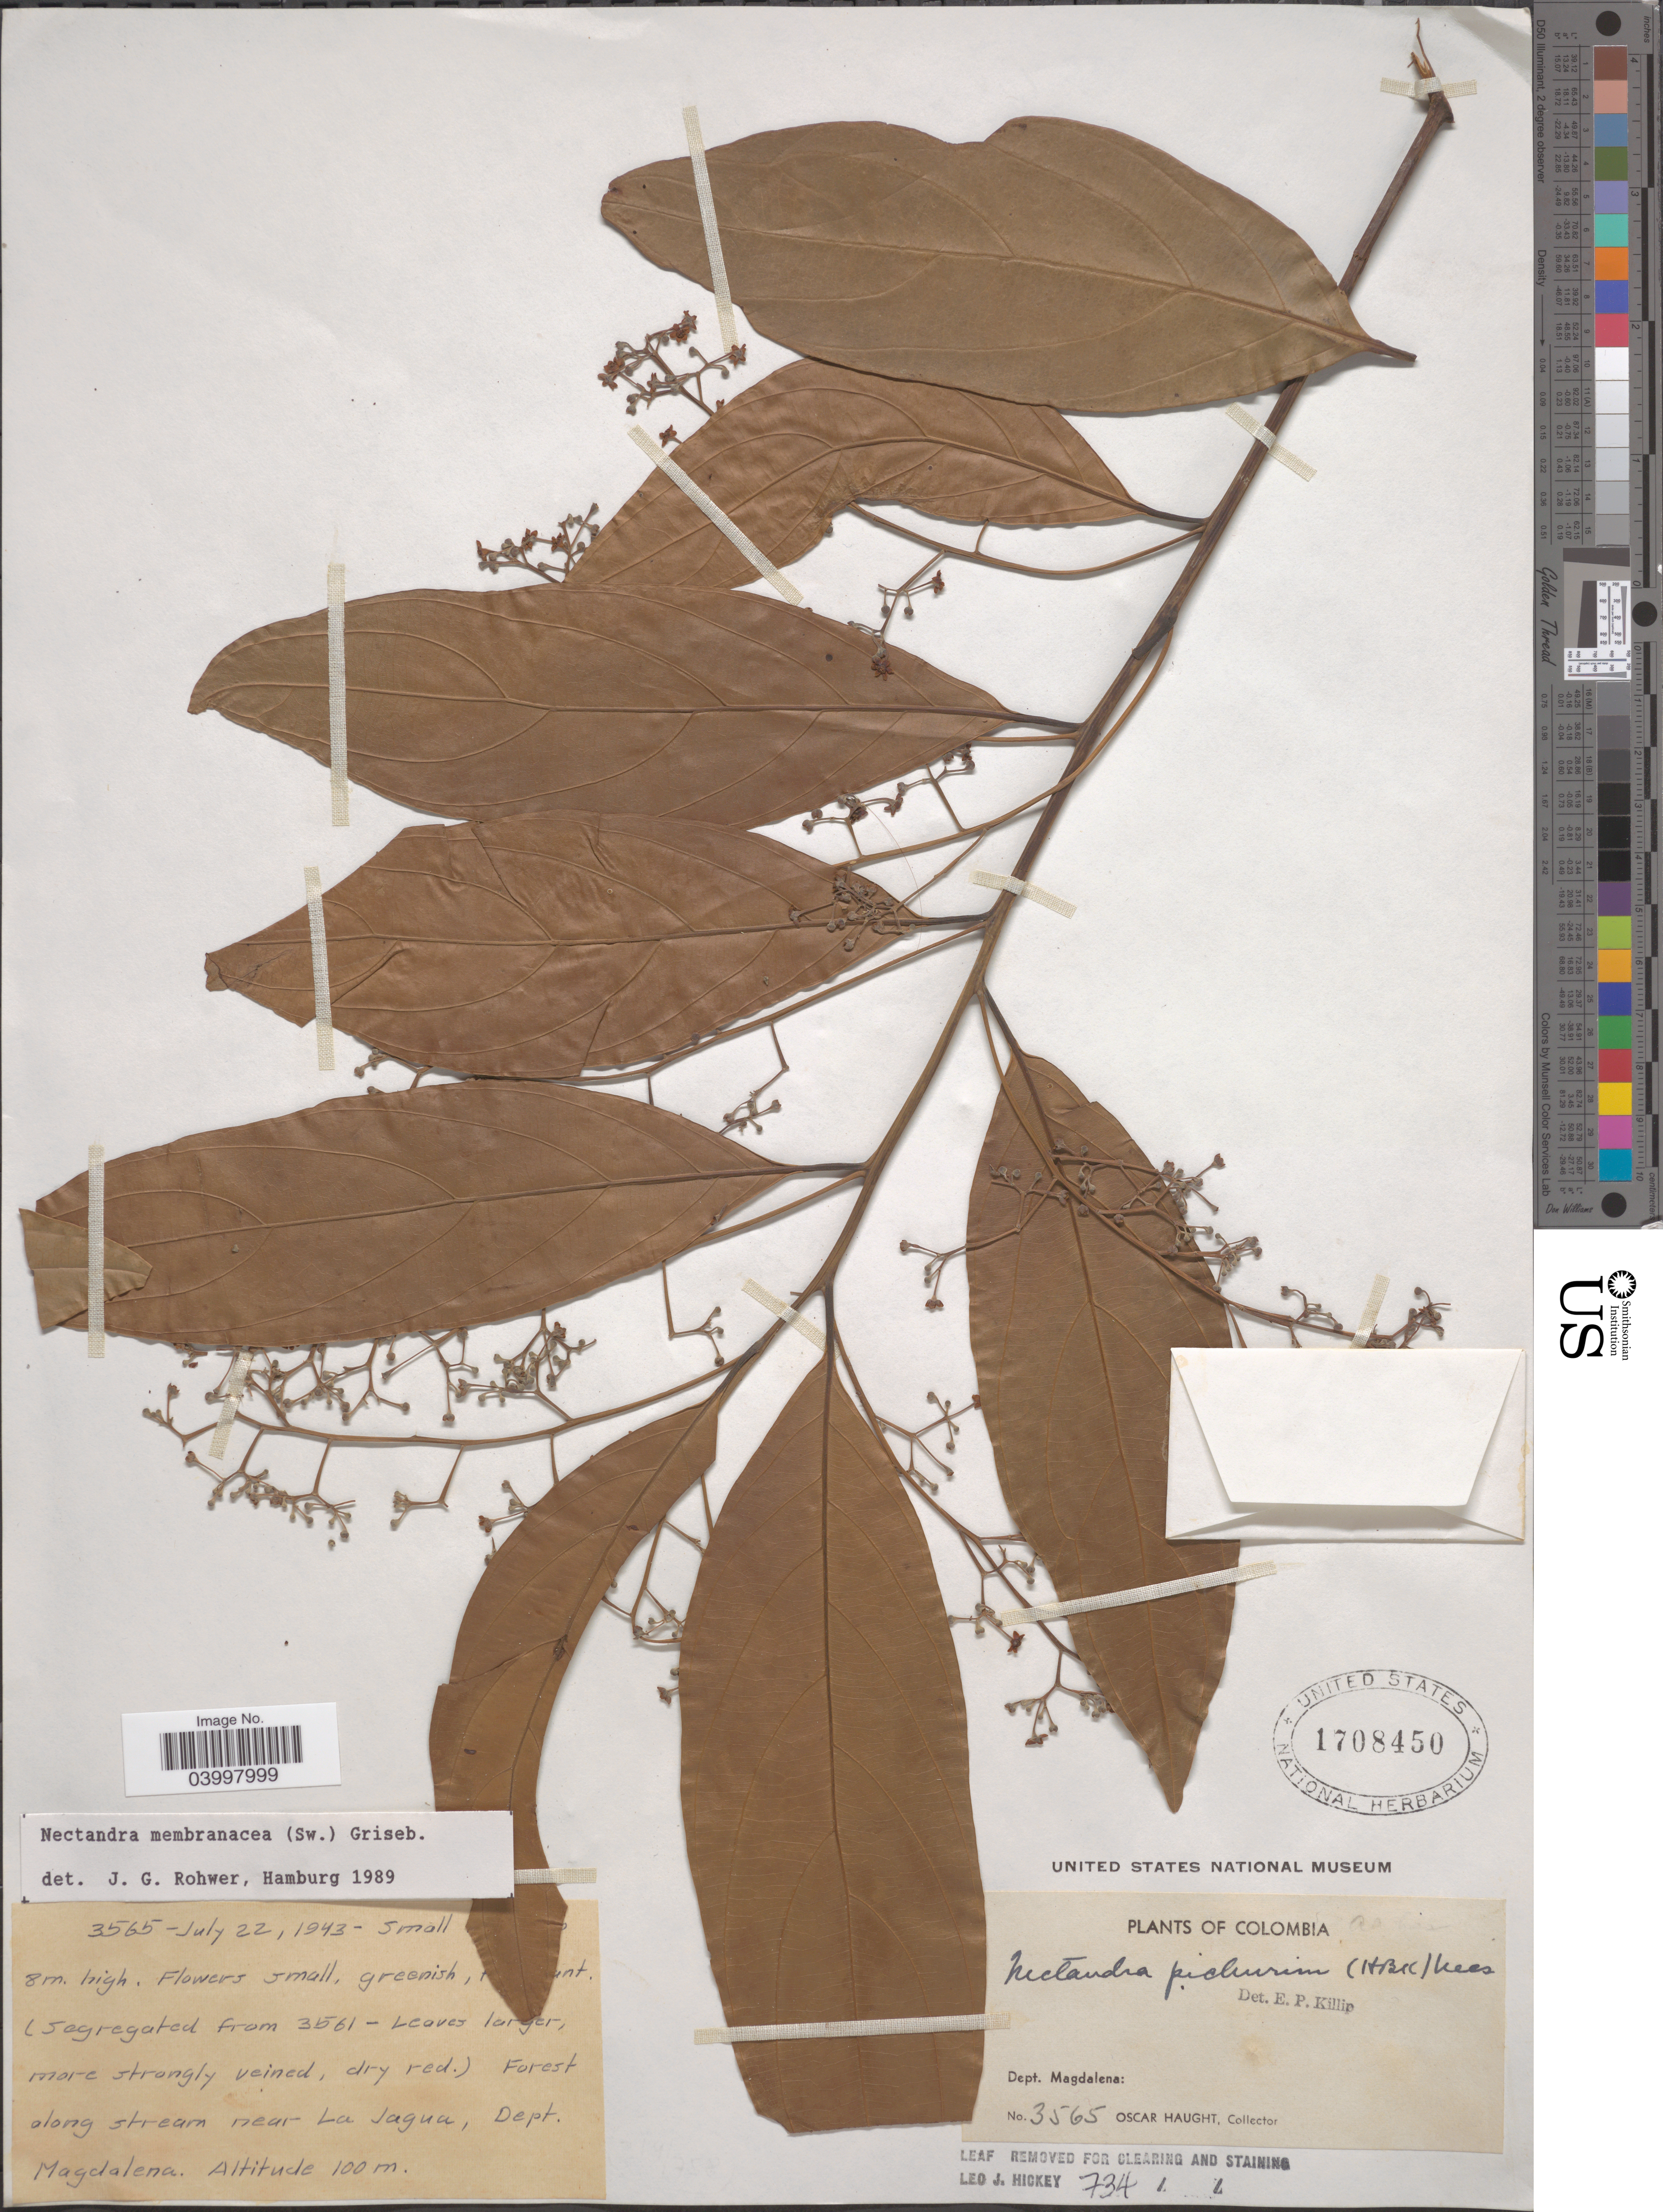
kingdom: Plantae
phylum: Tracheophyta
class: Magnoliopsida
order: Laurales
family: Lauraceae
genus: Nectandra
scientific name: Nectandra membranacea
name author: (Sw.) Griseb.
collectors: O. L. Haught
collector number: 3565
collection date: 1943-07-22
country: Colombia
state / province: Magdalena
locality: Dept. Magdalena: Forest along stream near La Jagua, Dept. Magdalena.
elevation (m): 100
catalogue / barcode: US 1708450